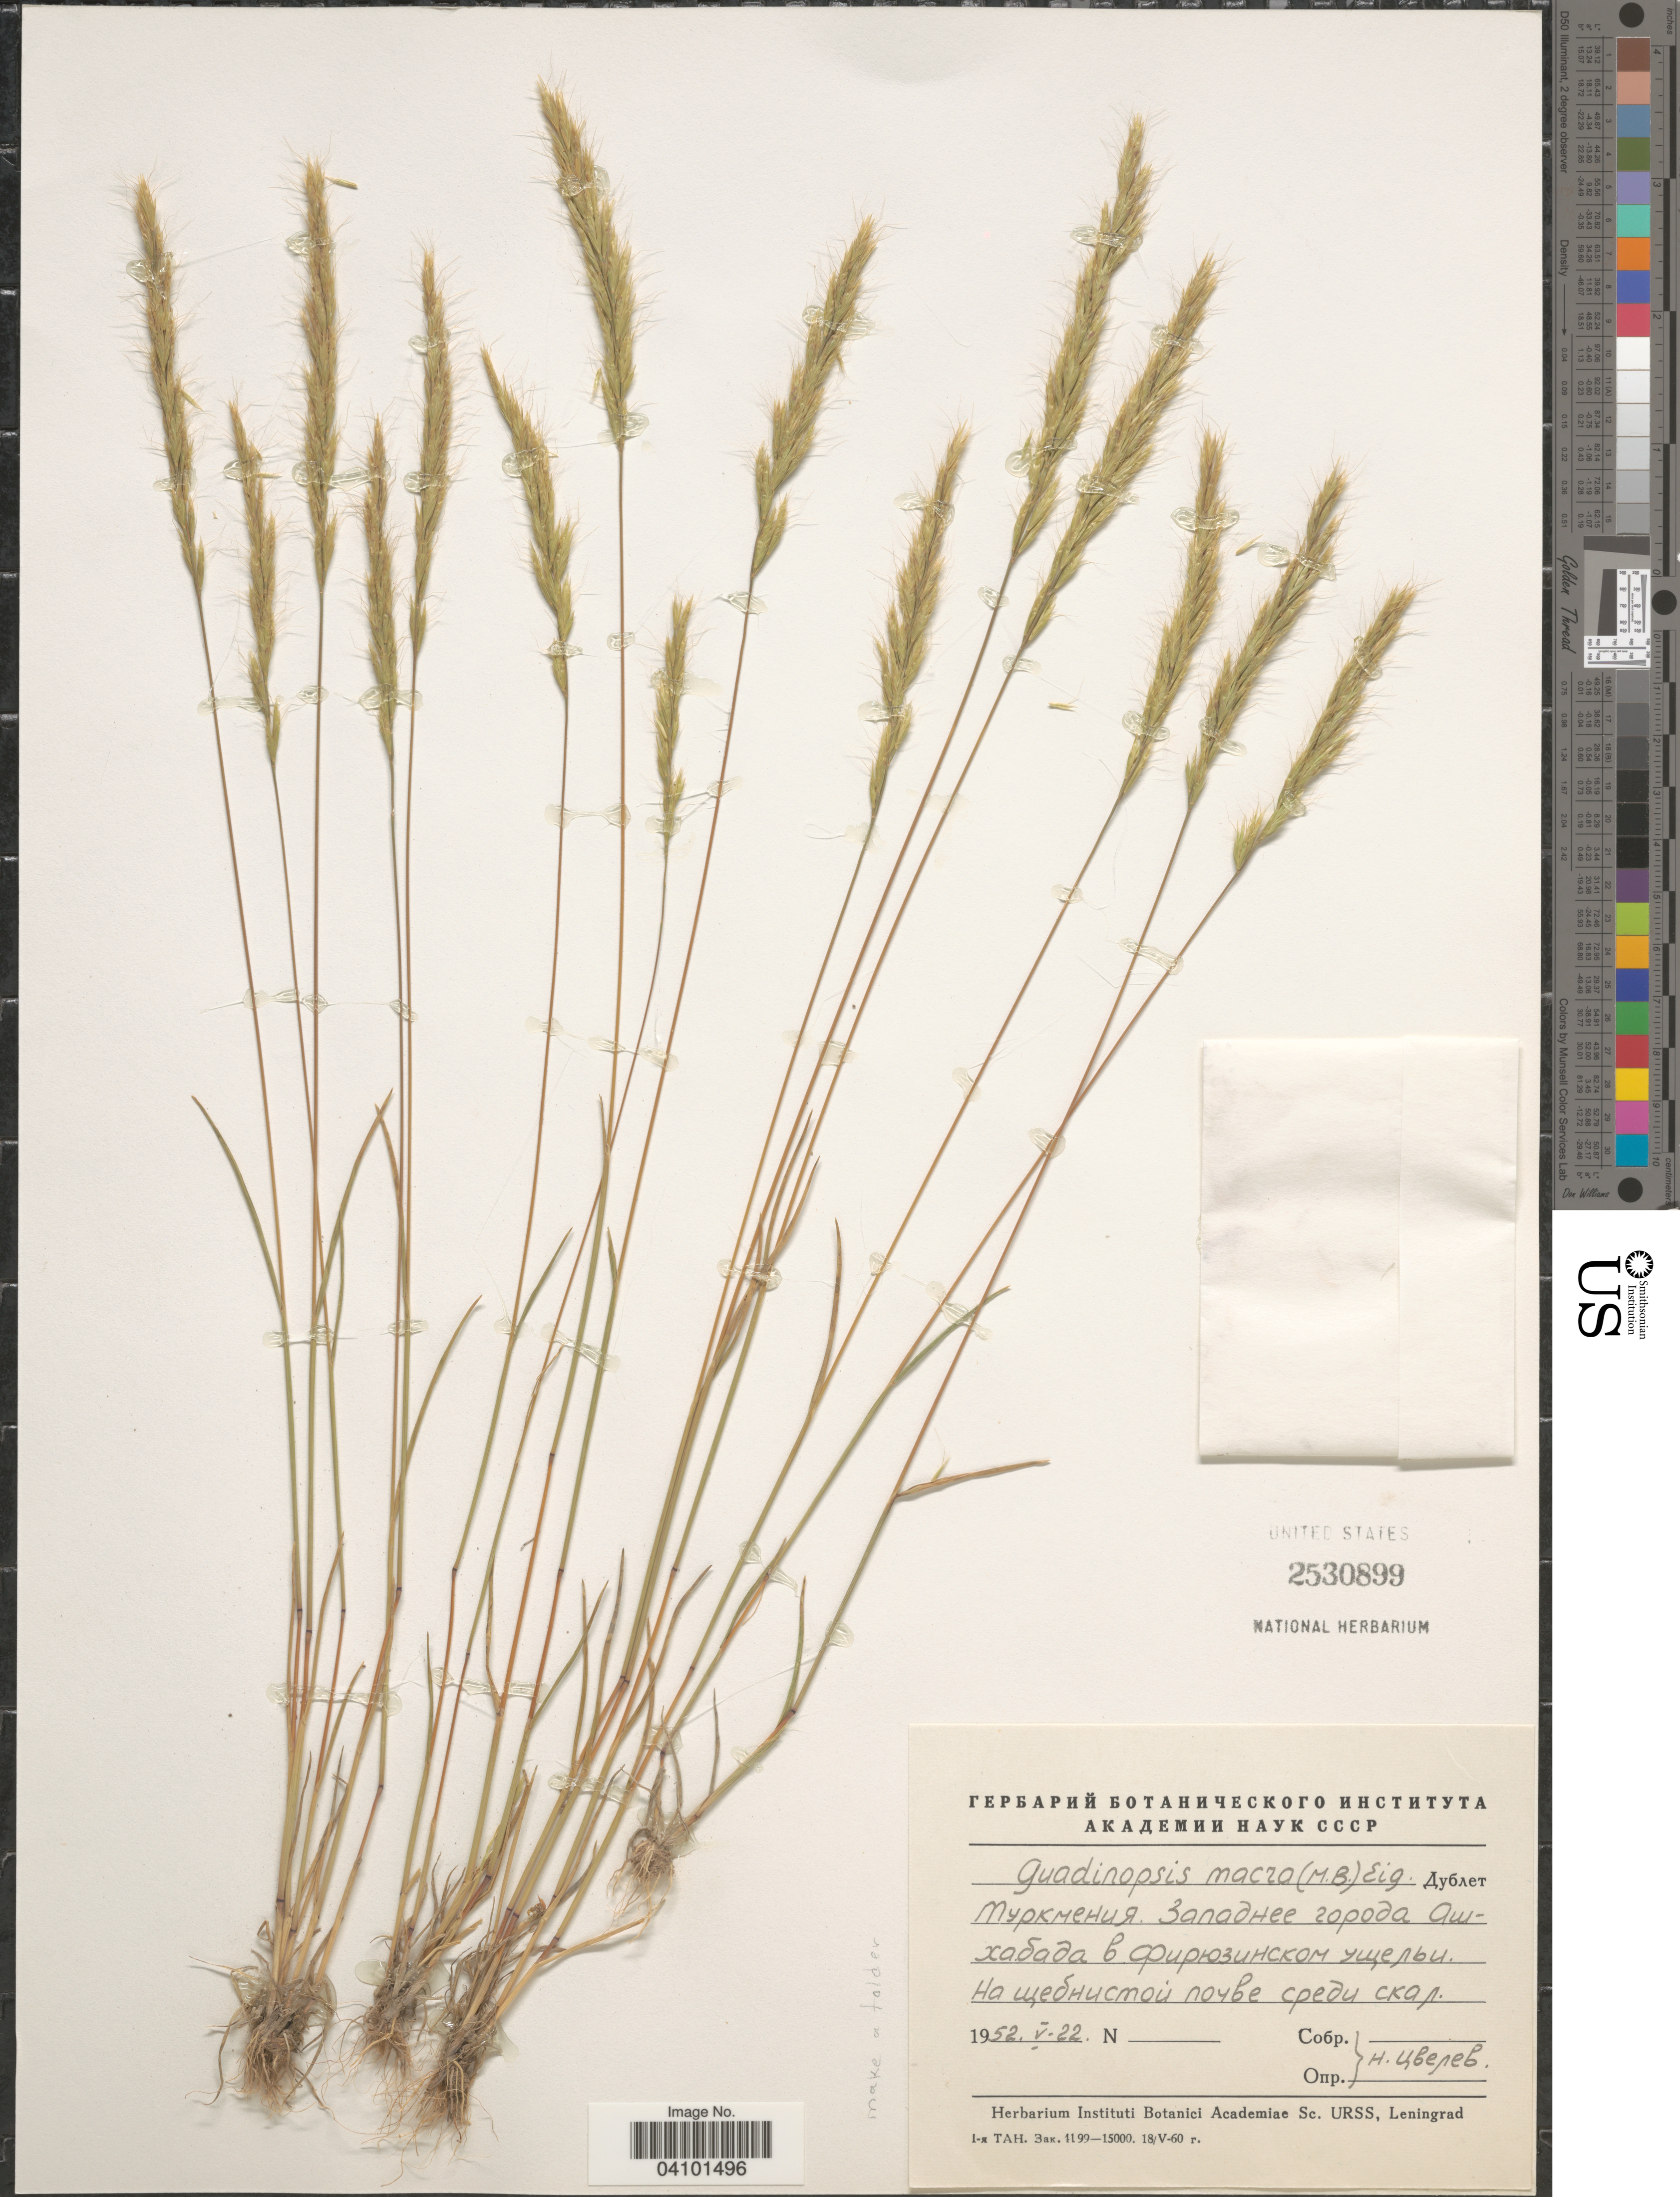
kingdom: Plantae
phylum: Tracheophyta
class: Liliopsida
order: Poales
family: Poaceae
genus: Gaudinopsis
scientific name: Gaudinopsis macra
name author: (Steven ex M. Bieb.) Eig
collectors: N. Tsvelev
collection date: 1952-05-22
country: Turkmenistan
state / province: Ahal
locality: Firyuza Gorge west of Ashgabad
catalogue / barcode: US 2530899